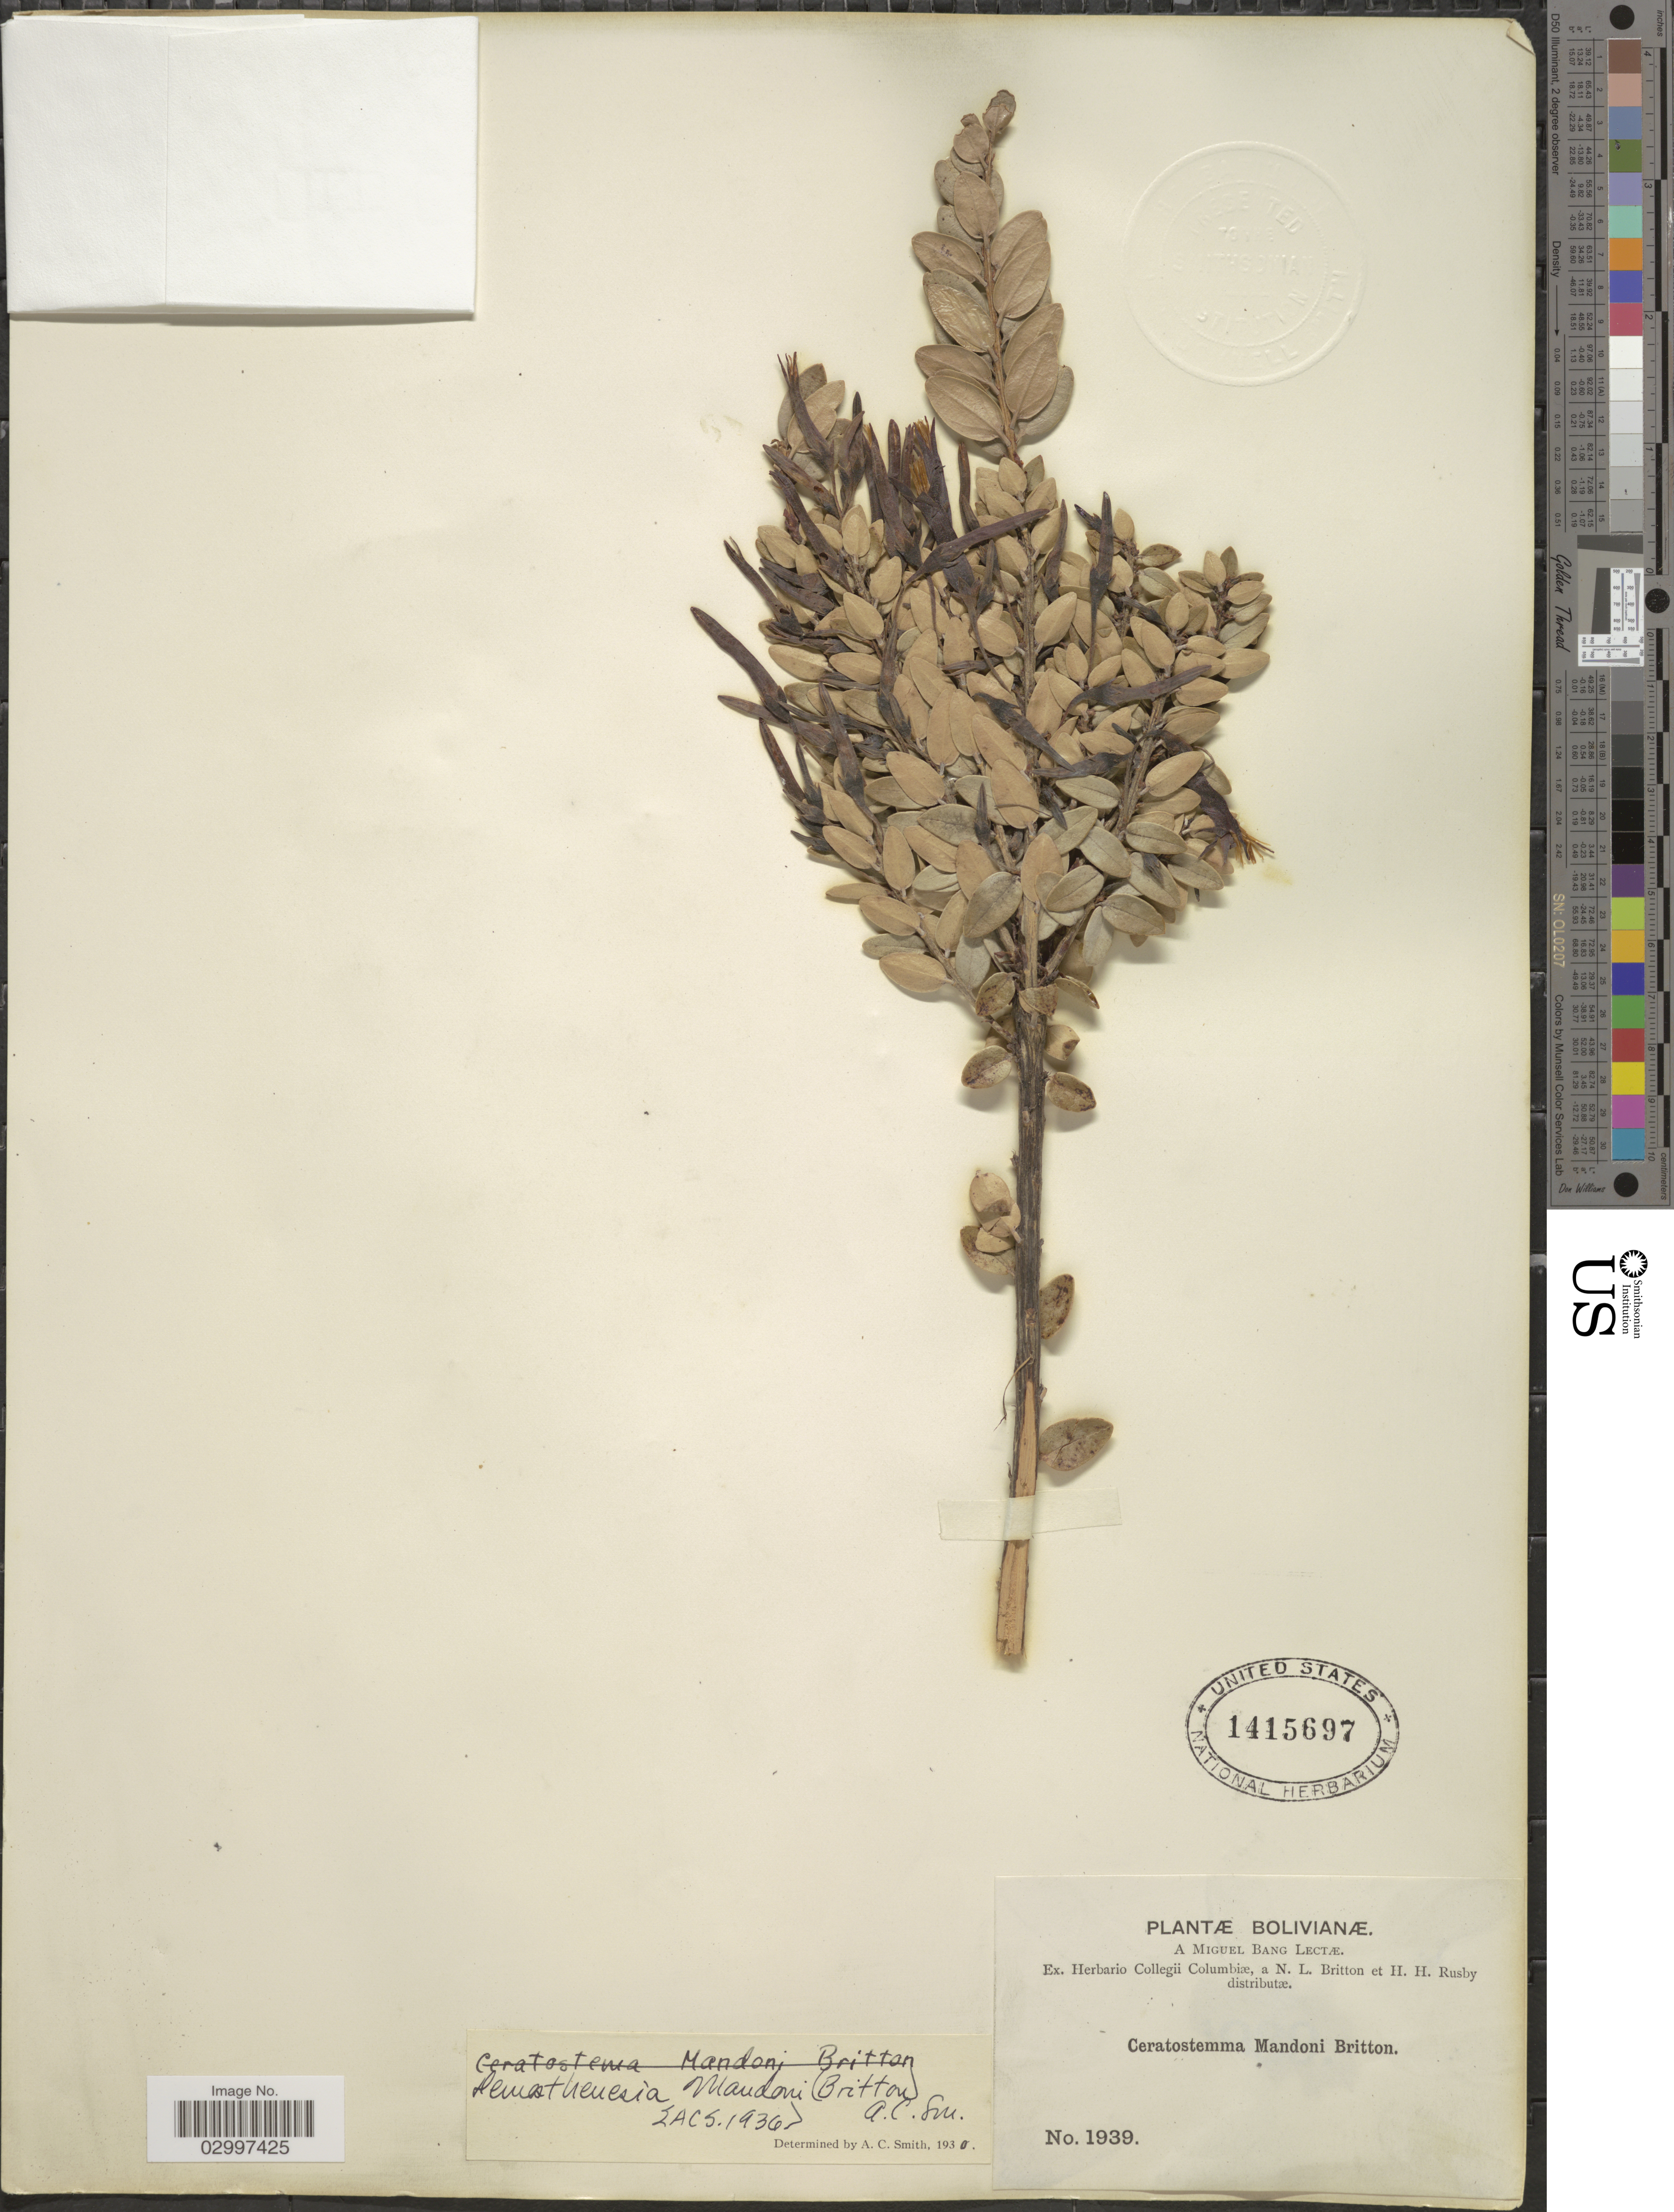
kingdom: Plantae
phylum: Tracheophyta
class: Magnoliopsida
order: Ericales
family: Ericaceae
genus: Demosthenesia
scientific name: Demosthenesia mandoni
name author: (Britton) A.C. Sm.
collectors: M. Bang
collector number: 1939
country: Bolivia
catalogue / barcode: US 1415697